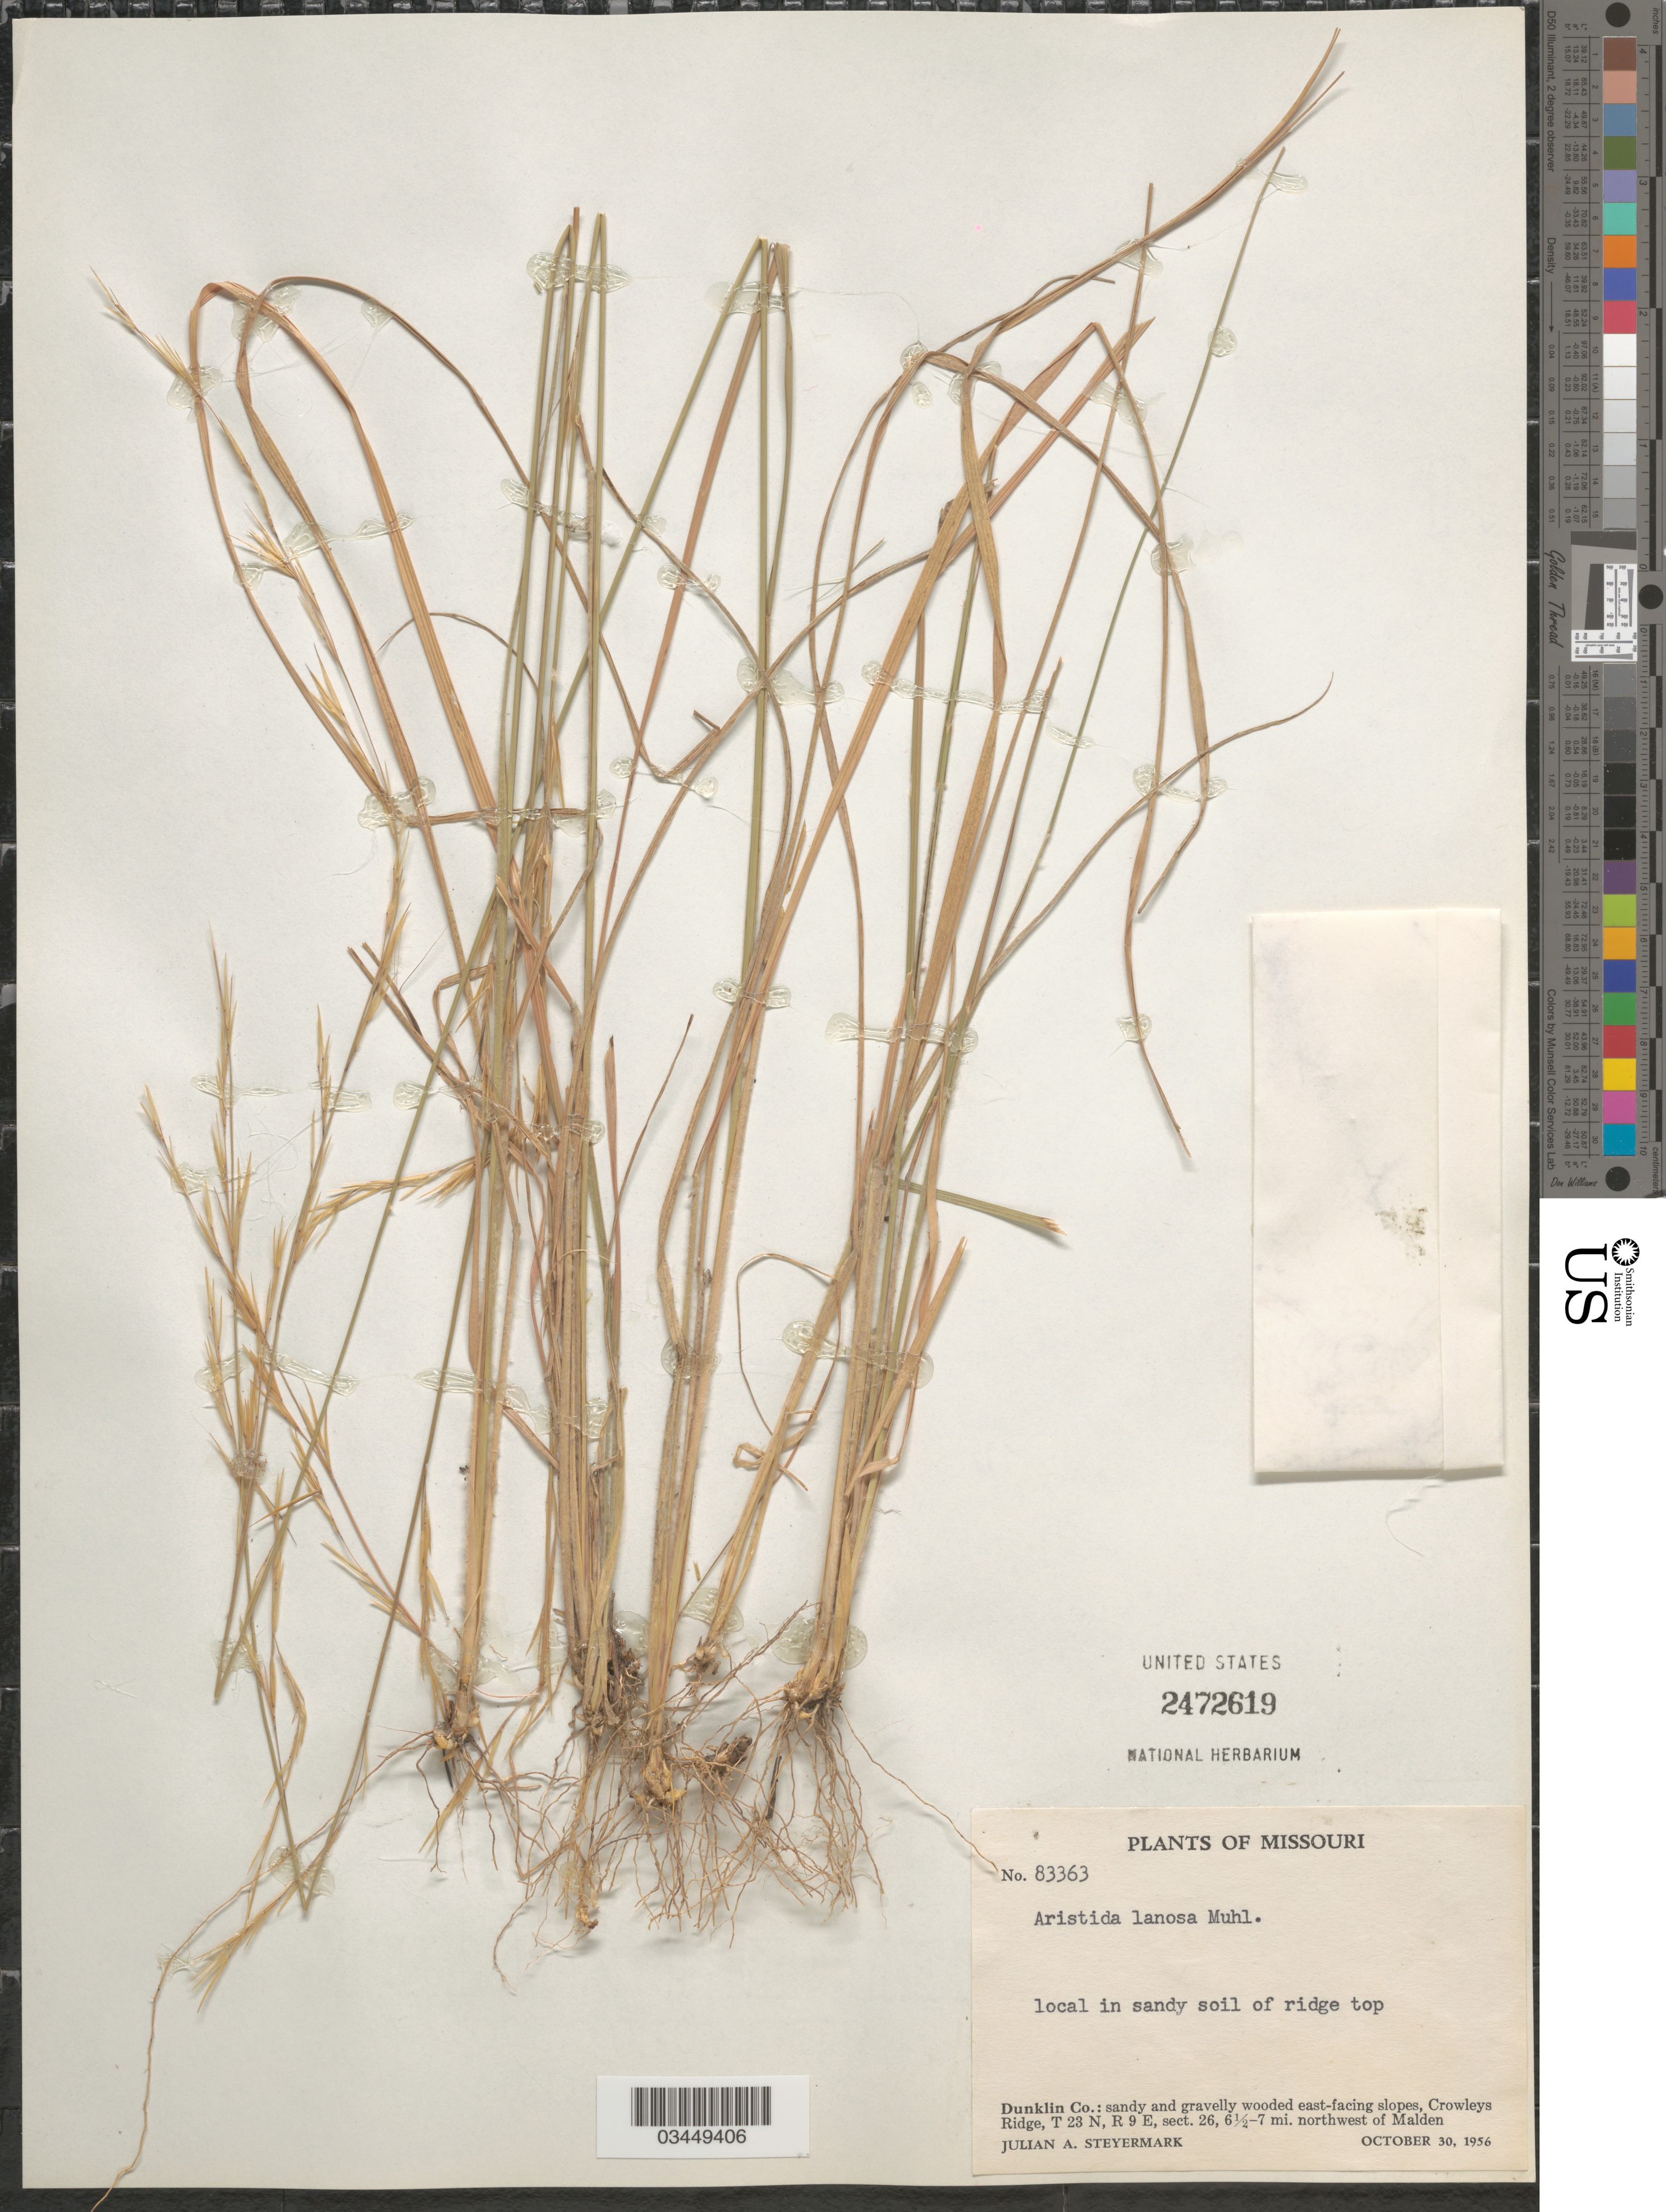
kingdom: Plantae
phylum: Tracheophyta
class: Liliopsida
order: Poales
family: Poaceae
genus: Aristida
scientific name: Aristida lanosa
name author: Muhl.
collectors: J. Steyermark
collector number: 83363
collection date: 1956-10-30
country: United States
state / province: Missouri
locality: Local in sandy soil of ridge top. Dunklin Co.: sandy and gravelly wooded east-facing slopes, Crowleys Ridge, T 23 N, R 9 E, sect. 26, 6 ½ - 7 mi. northwest of Malden.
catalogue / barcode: US 2472619